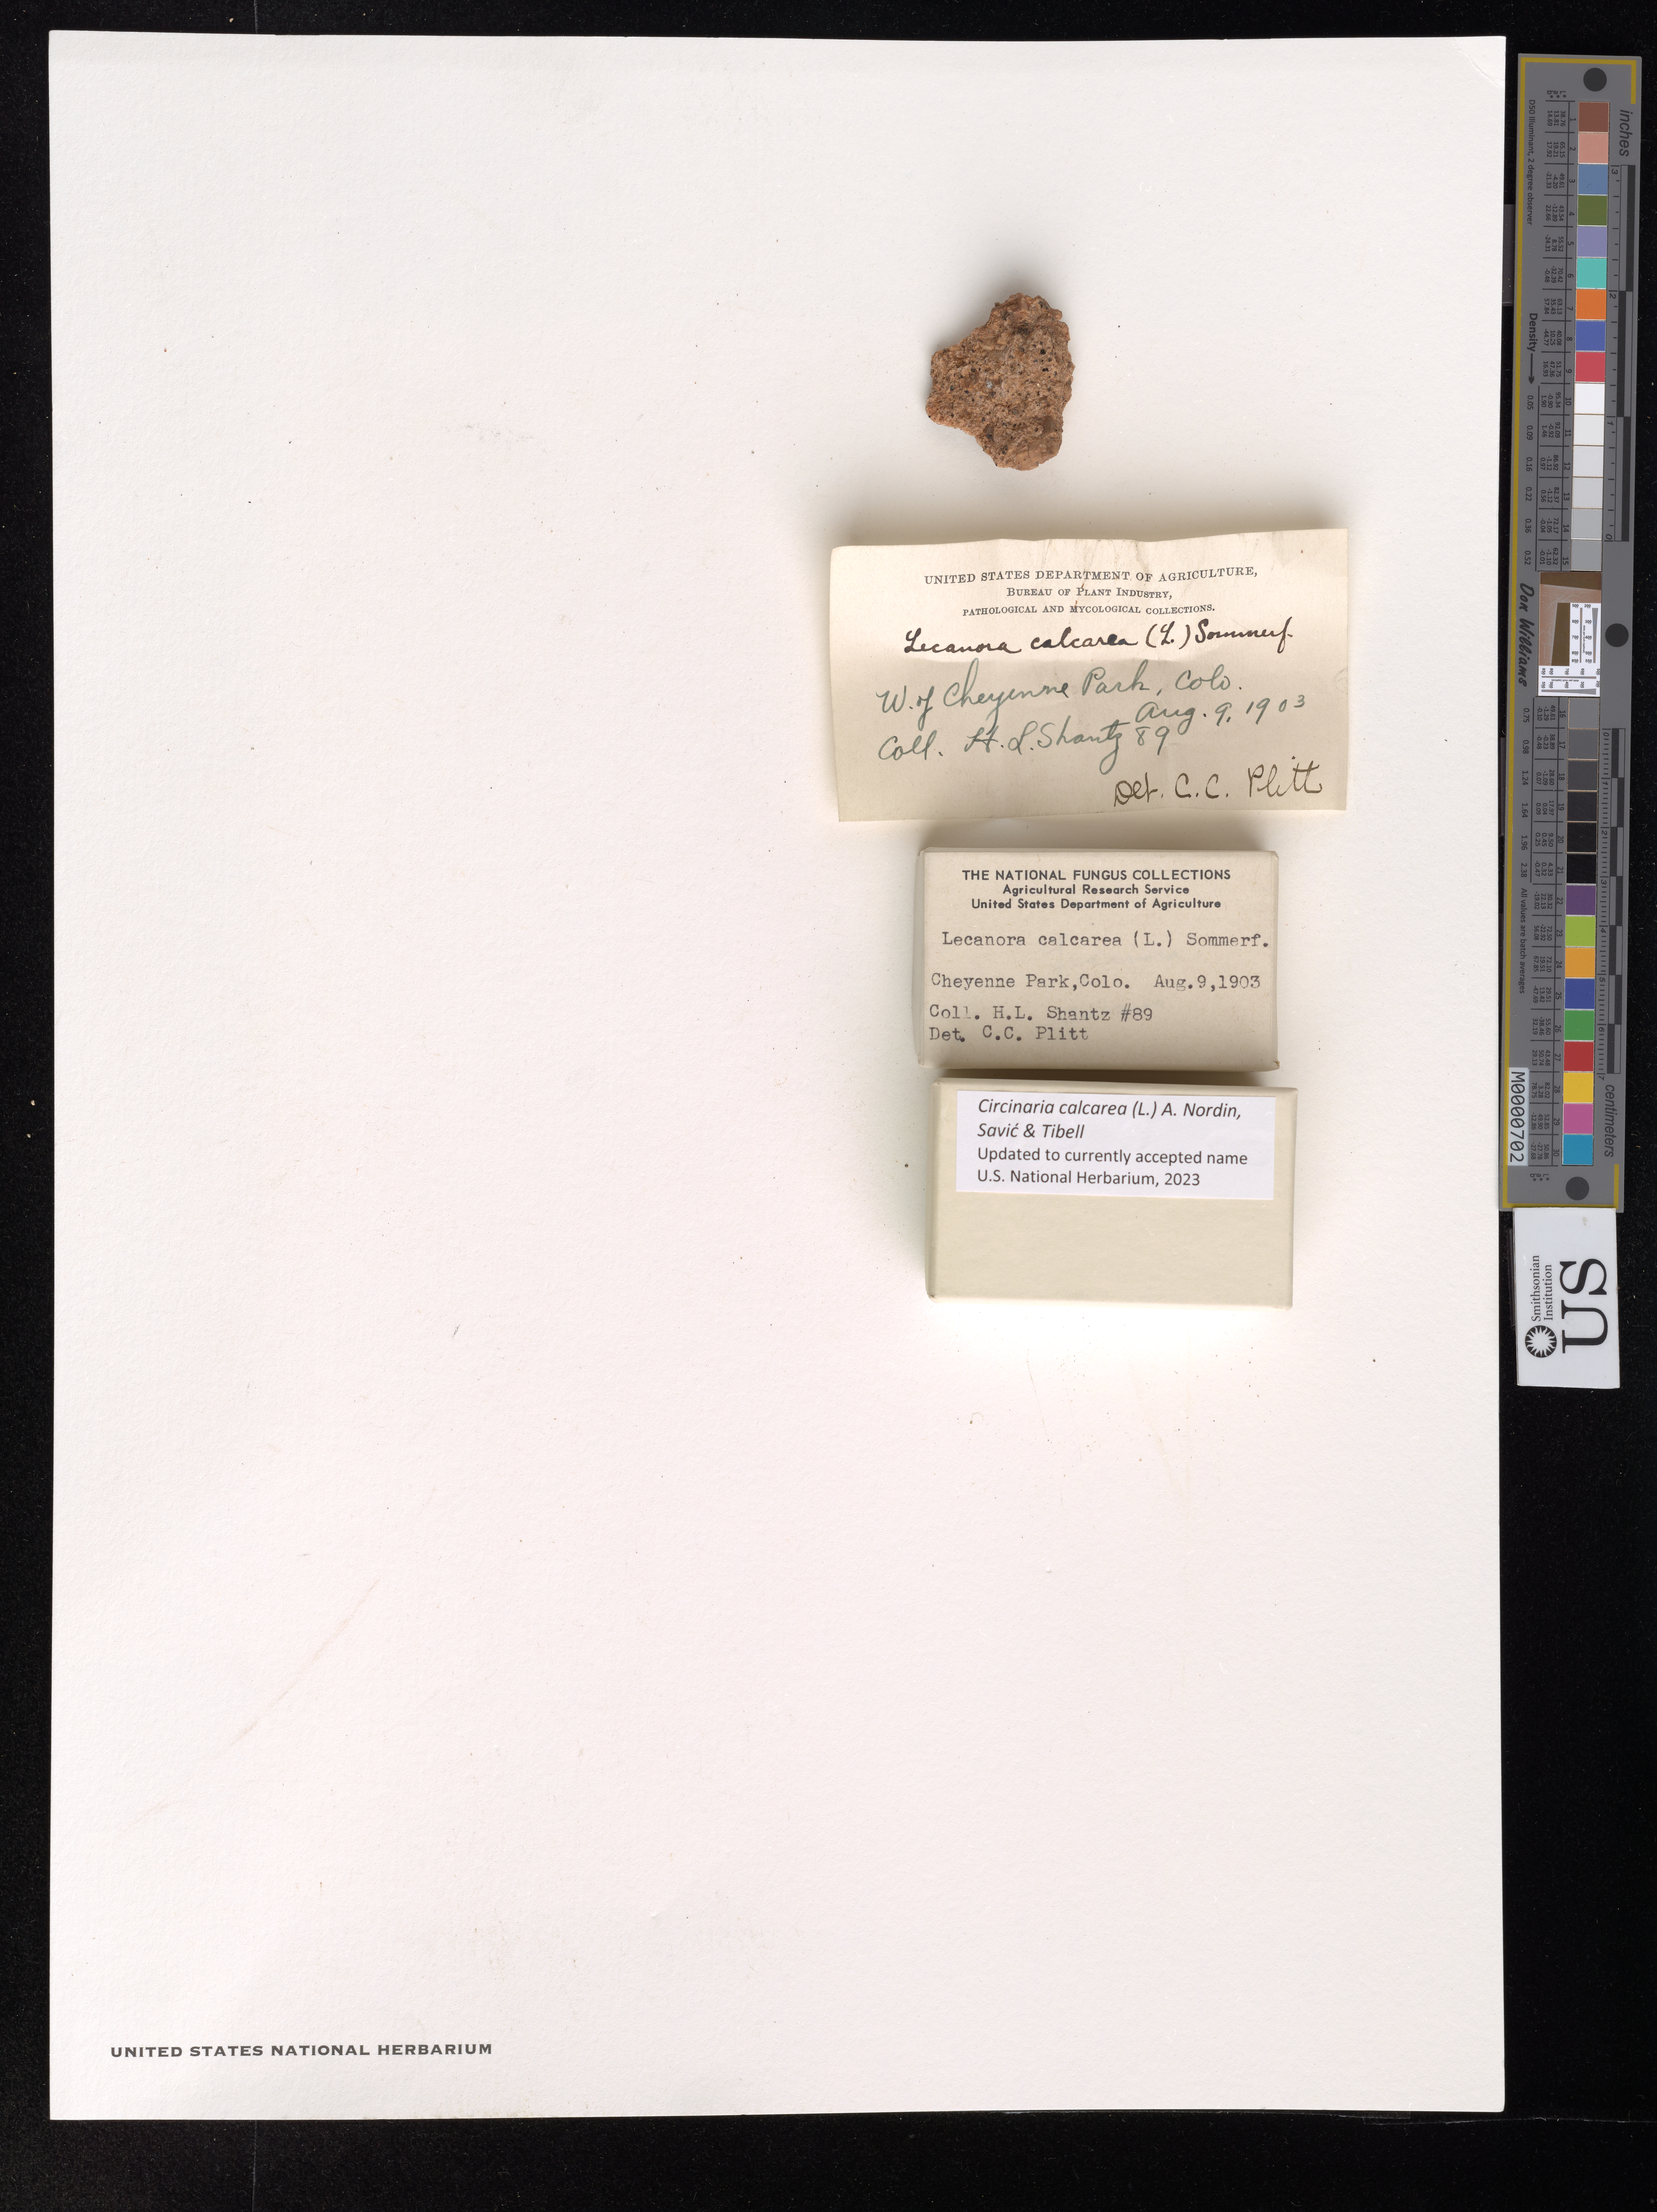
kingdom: Fungi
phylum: Ascomycota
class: Lecanoromycetes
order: Pertusariales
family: Megasporaceae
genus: Circinaria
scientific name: Circinaria calcarea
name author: (L.) A. Nordin et al.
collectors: H. Shantz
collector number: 89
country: United States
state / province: Colorado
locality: W of Cheyenne Park.